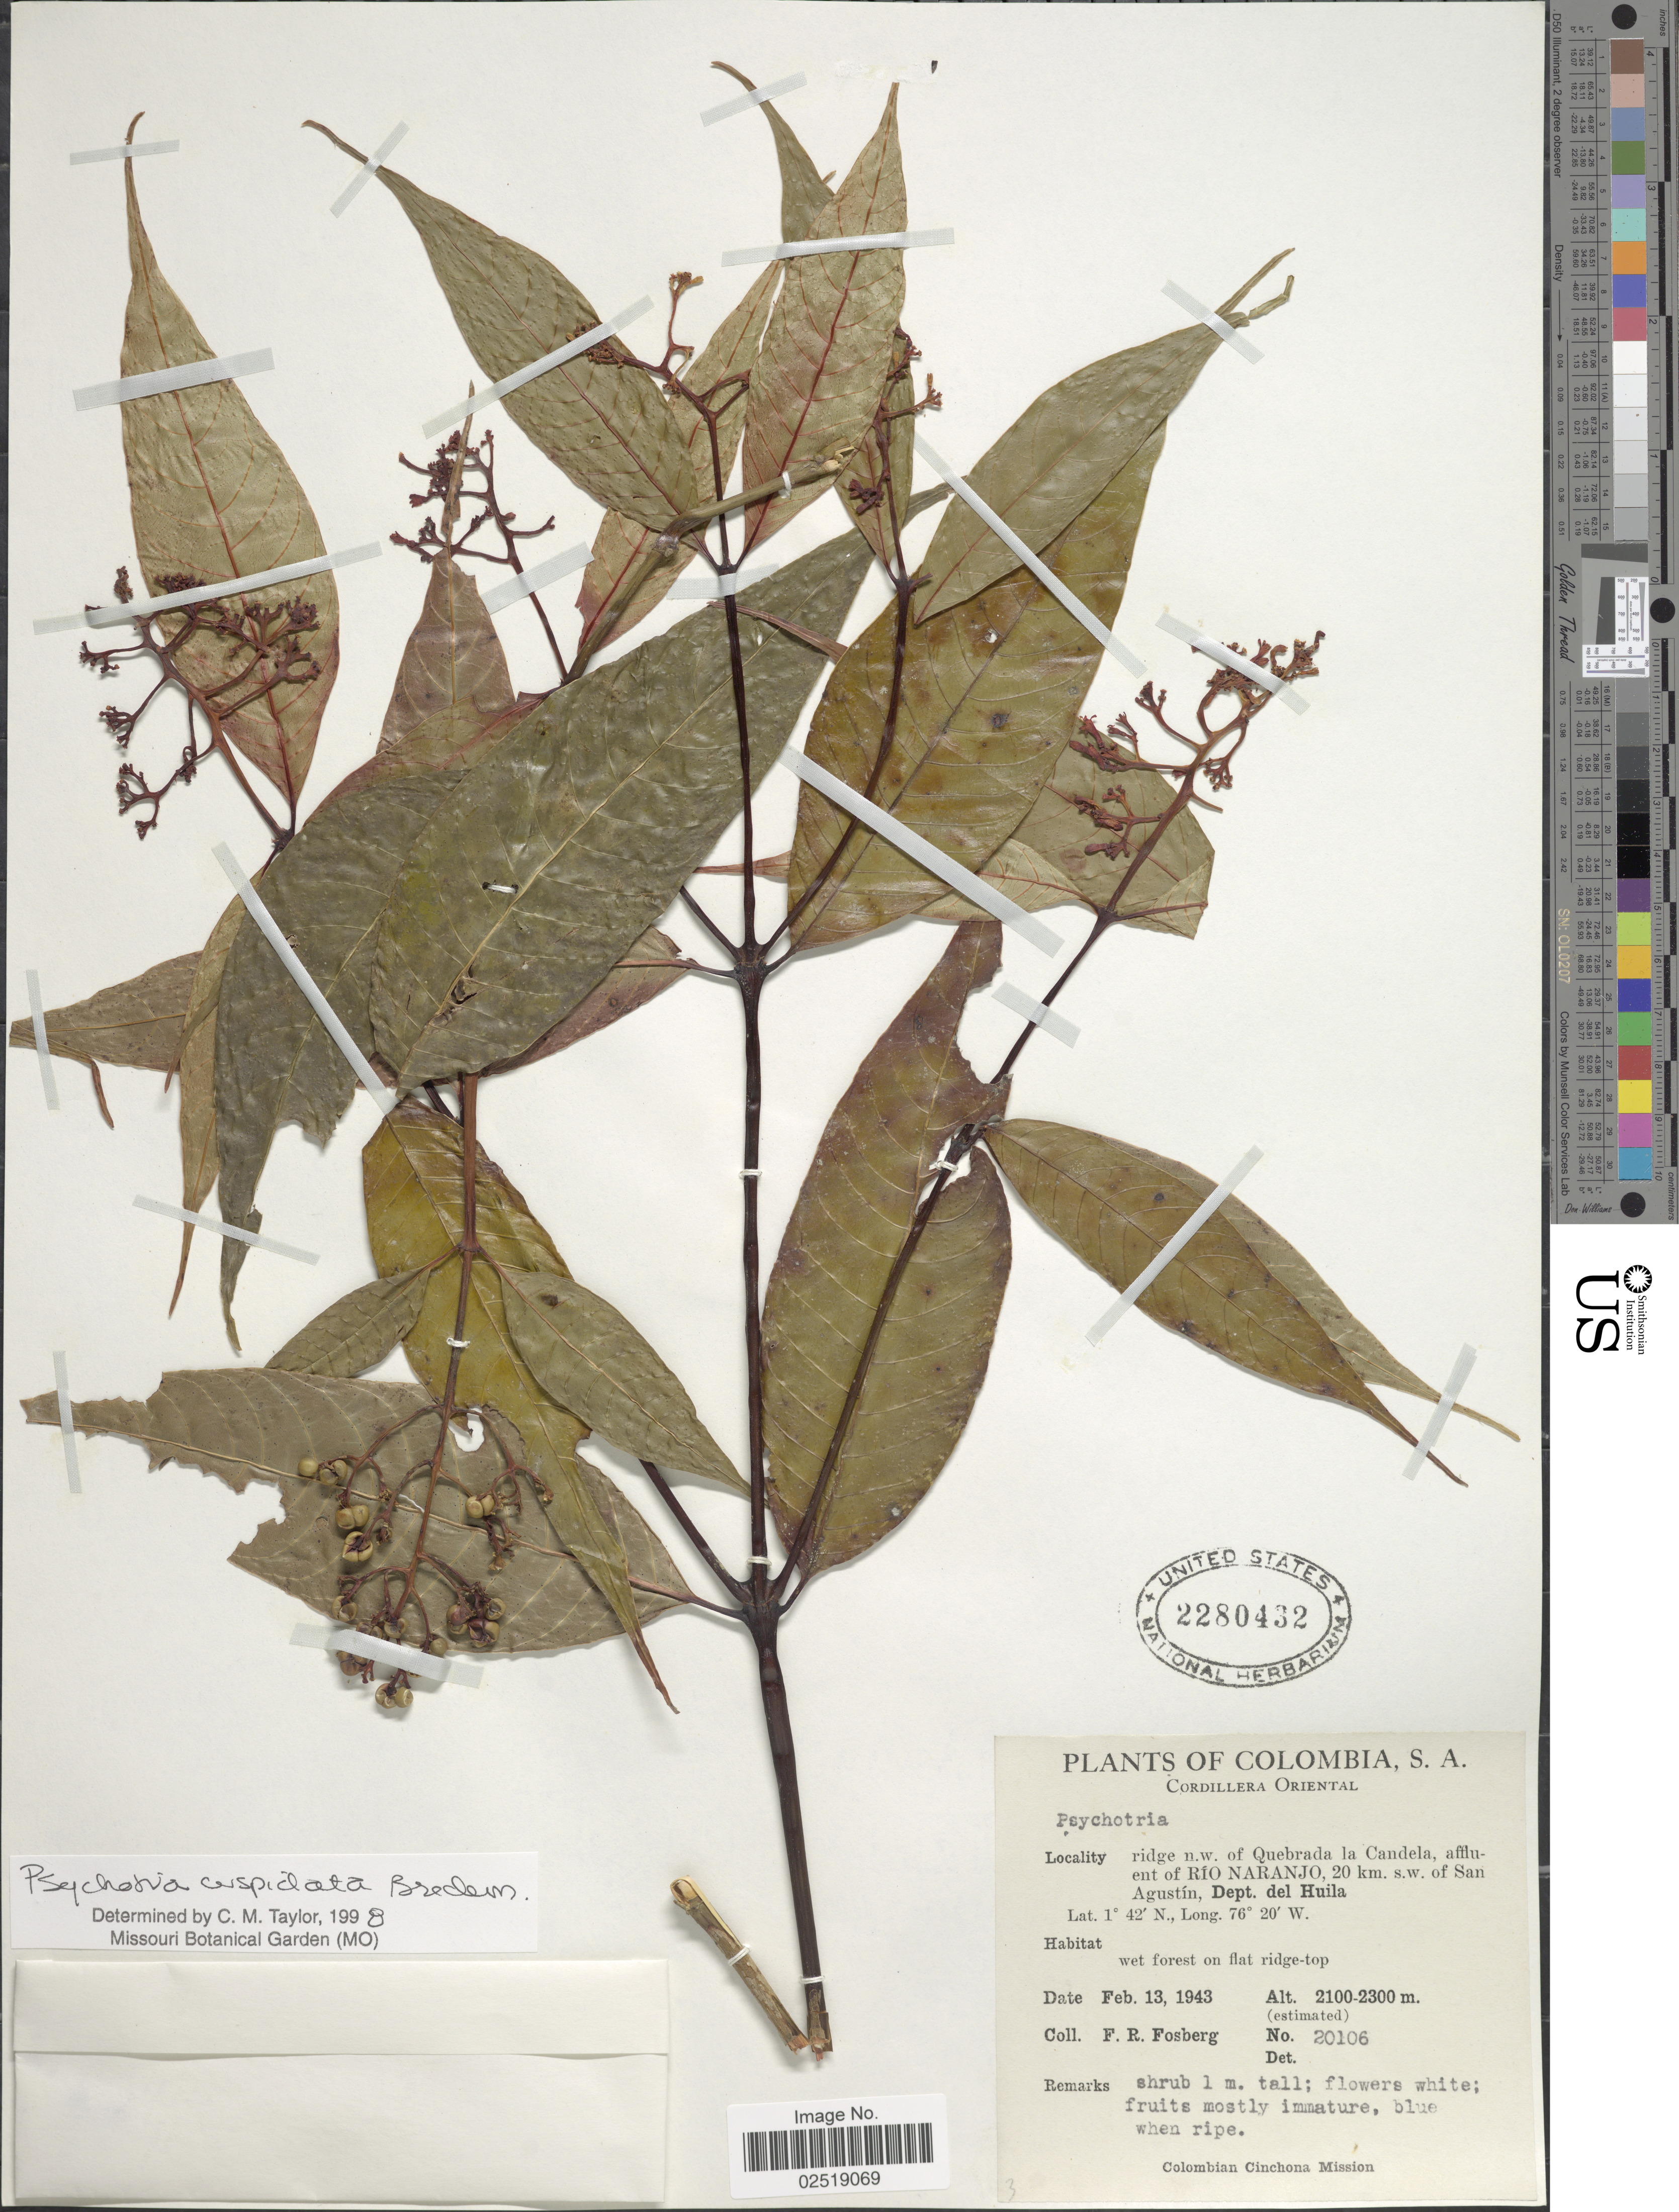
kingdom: Plantae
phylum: Tracheophyta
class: Magnoliopsida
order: Gentianales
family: Rubiaceae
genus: Psychotria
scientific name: Psychotria cuspidata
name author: Bredem. ex Schult.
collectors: F. R. Fosberg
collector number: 20106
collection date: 1943-02-13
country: Colombia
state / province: Huila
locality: Cordillera Oriental. Ridge n.w. of Quebrada la Candela, affluent of Rio Naranjo, 20 km. s.w. of San Agustin, Dept. del Huila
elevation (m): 2100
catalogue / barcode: US 2280432